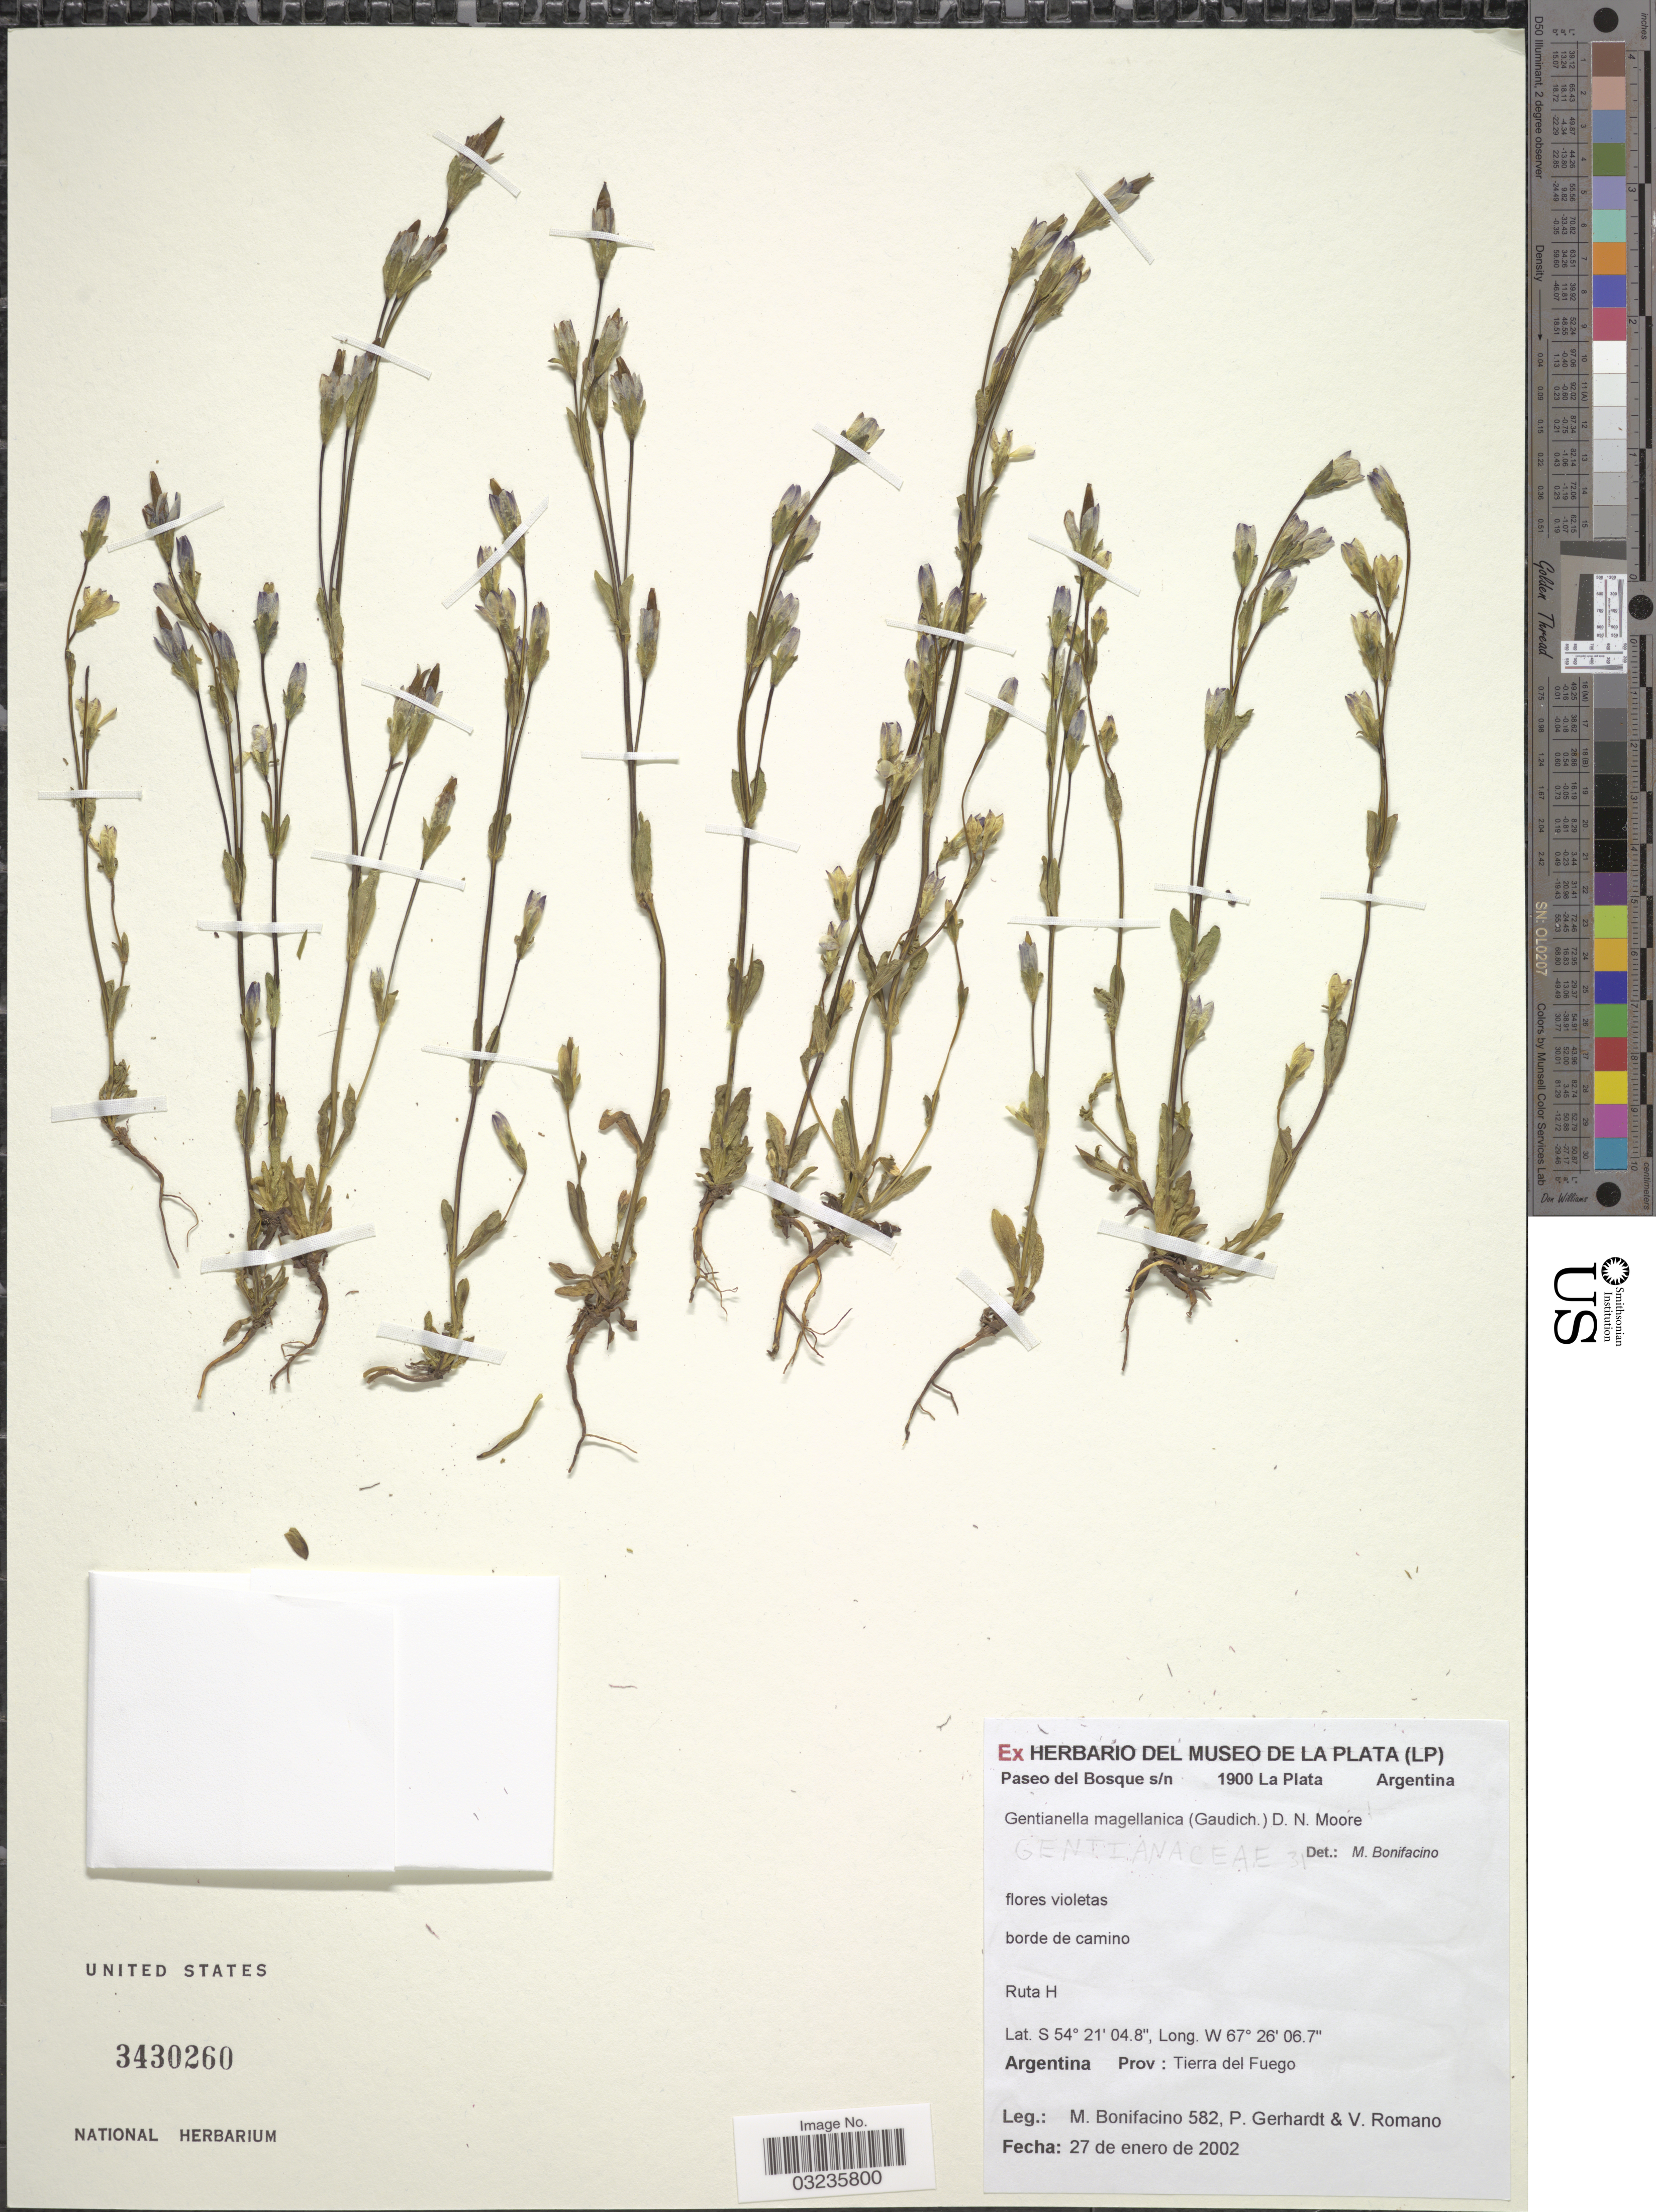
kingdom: Plantae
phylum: Tracheophyta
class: Magnoliopsida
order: Gentianales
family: Gentianaceae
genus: Gentiana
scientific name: Gentiana magellanica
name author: Gaudich.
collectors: M. Bonifacino, P. Gerhardt & V. Romano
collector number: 0582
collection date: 2002-01-27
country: Argentina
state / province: Tierra del Fuego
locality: Ruta H.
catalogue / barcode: US 3430260